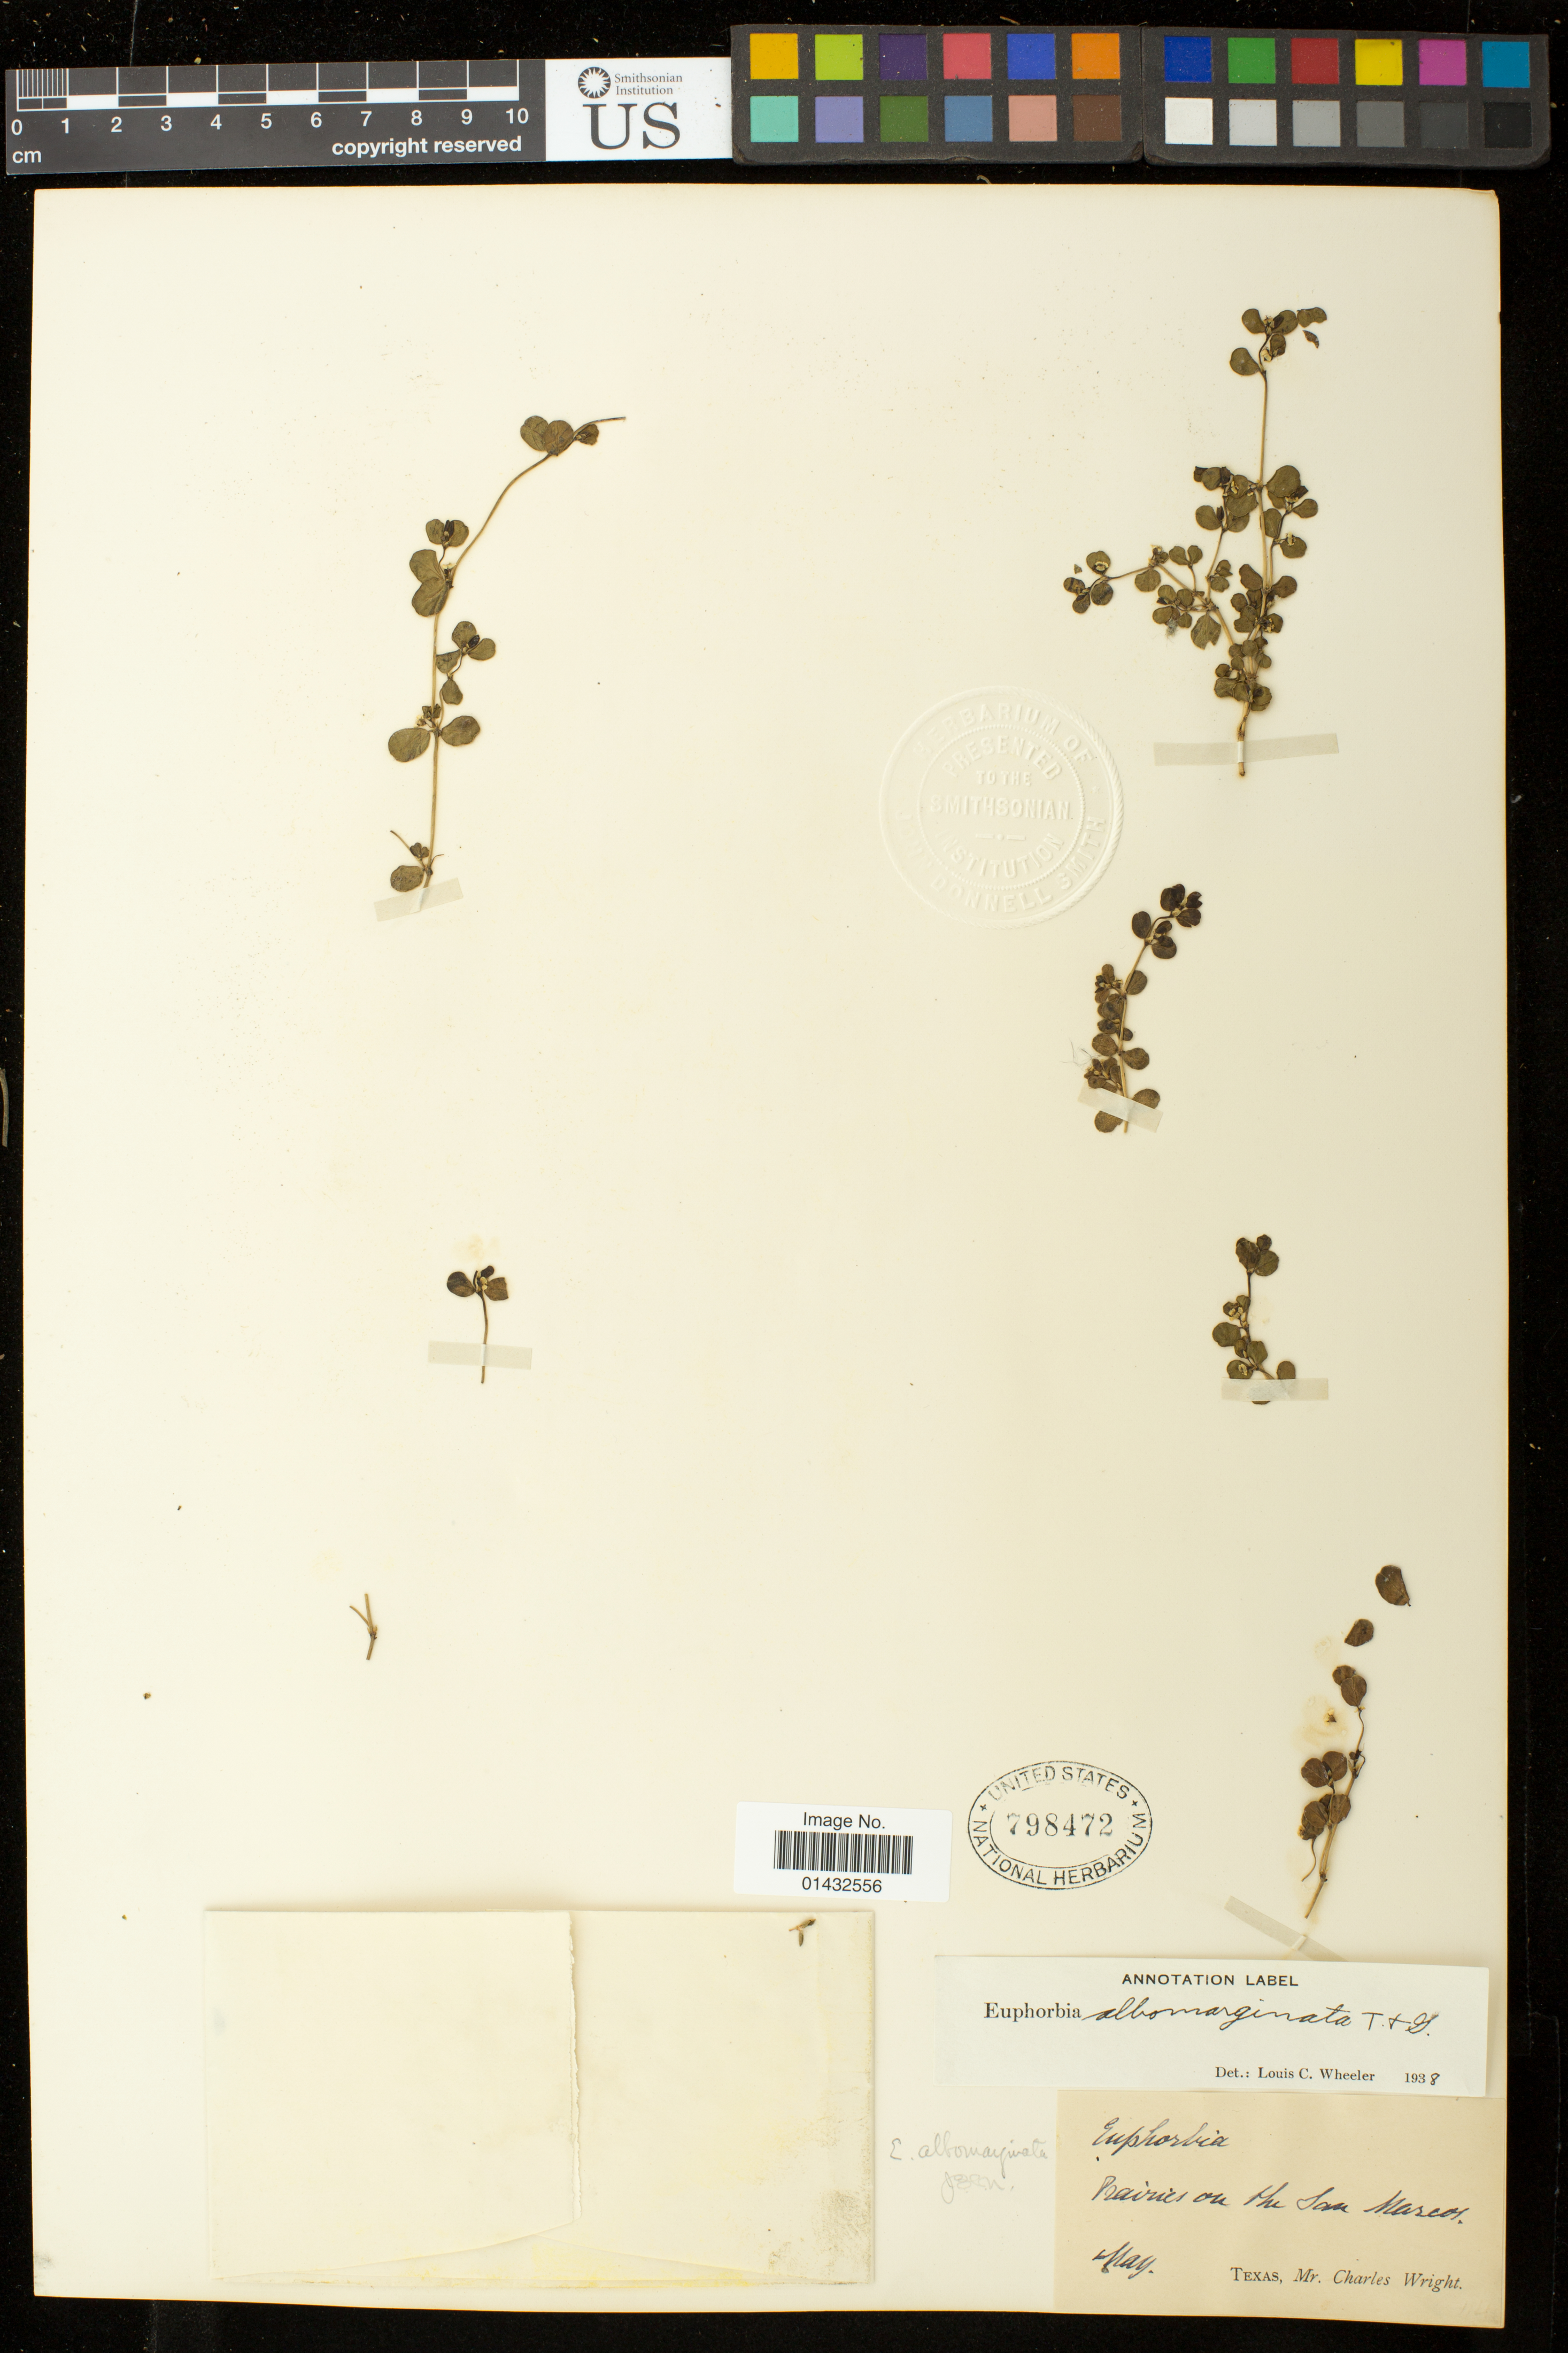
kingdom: Plantae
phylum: Tracheophyta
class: Magnoliopsida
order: Malpighiales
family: Euphorbiaceae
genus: Euphorbia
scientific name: Euphorbia albomarginata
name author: Torr. & A. Gray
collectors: C. Wright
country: United States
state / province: Texas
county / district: Hays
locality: Prairies on the San Marcos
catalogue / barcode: US 798472